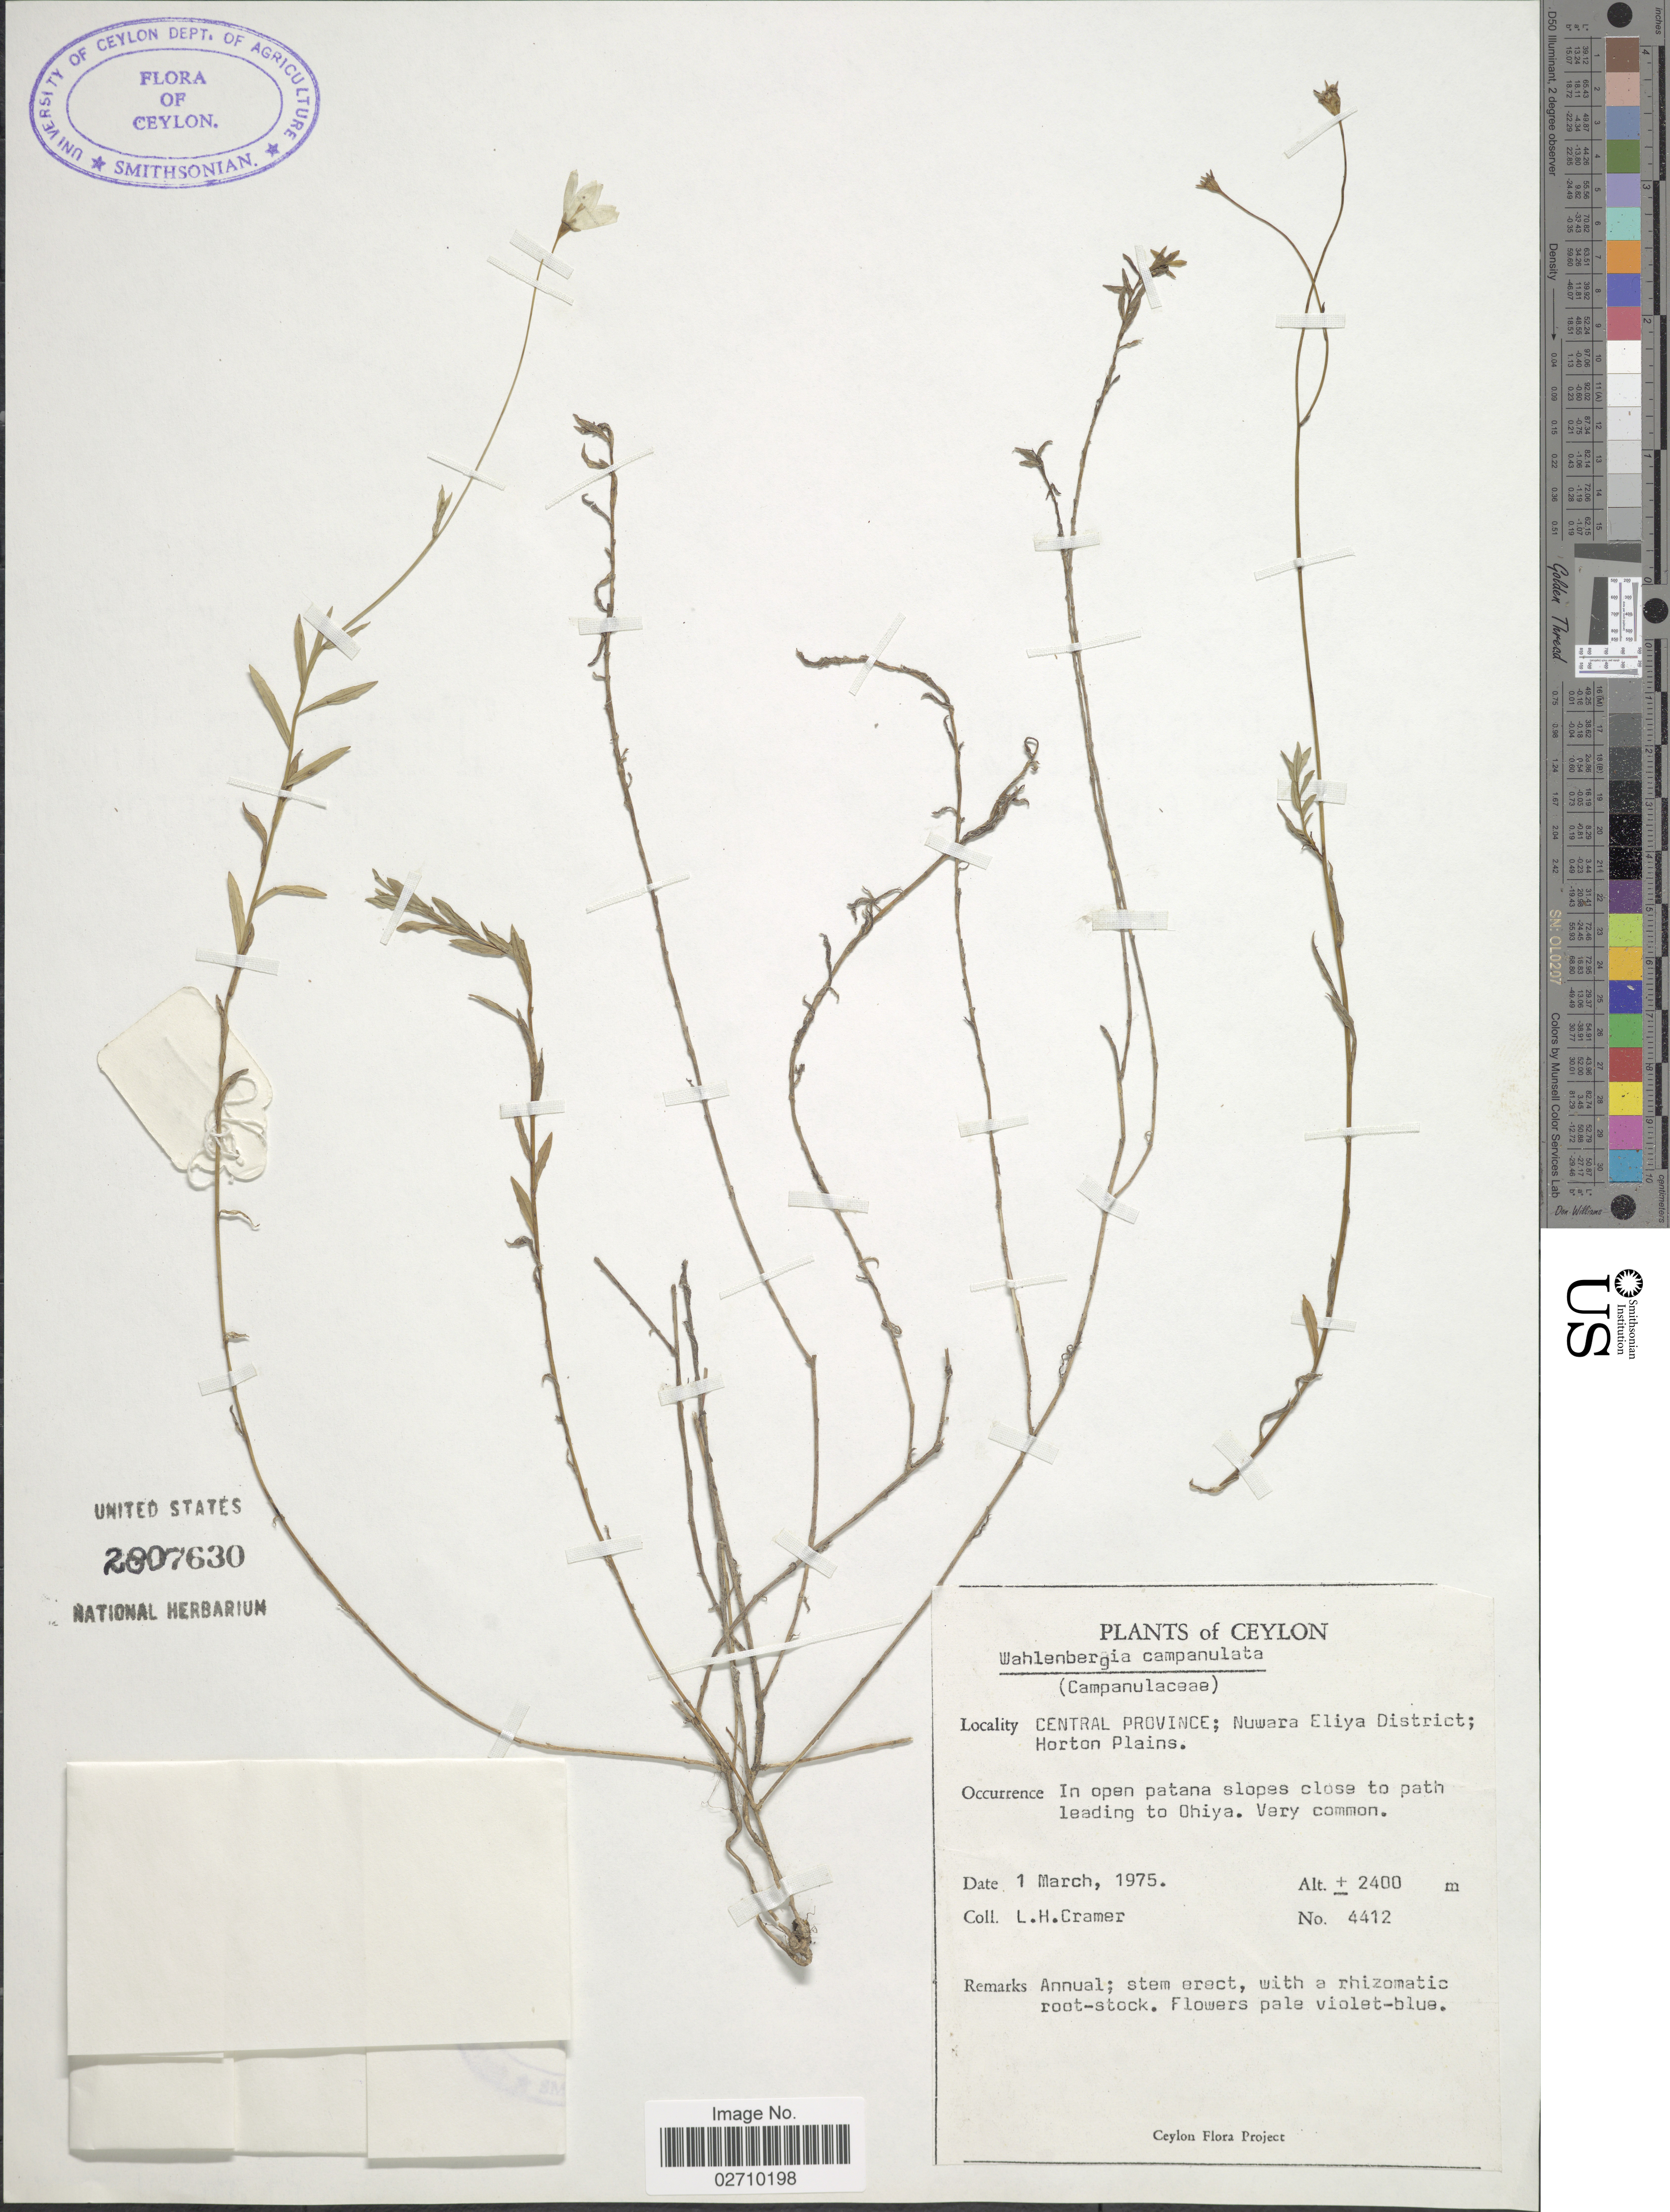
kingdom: Plantae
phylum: Tracheophyta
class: Magnoliopsida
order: Asterales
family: Campanulaceae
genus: Wahlenbergia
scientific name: Wahlenbergia marginata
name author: (Thunb.) A. DC.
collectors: L. H. Cramer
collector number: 4412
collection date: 1975-03-01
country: Sri Lanka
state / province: Central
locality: Ceylon. Nuwara Eliya District; Horton Plains.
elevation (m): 2400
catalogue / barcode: US 2807630